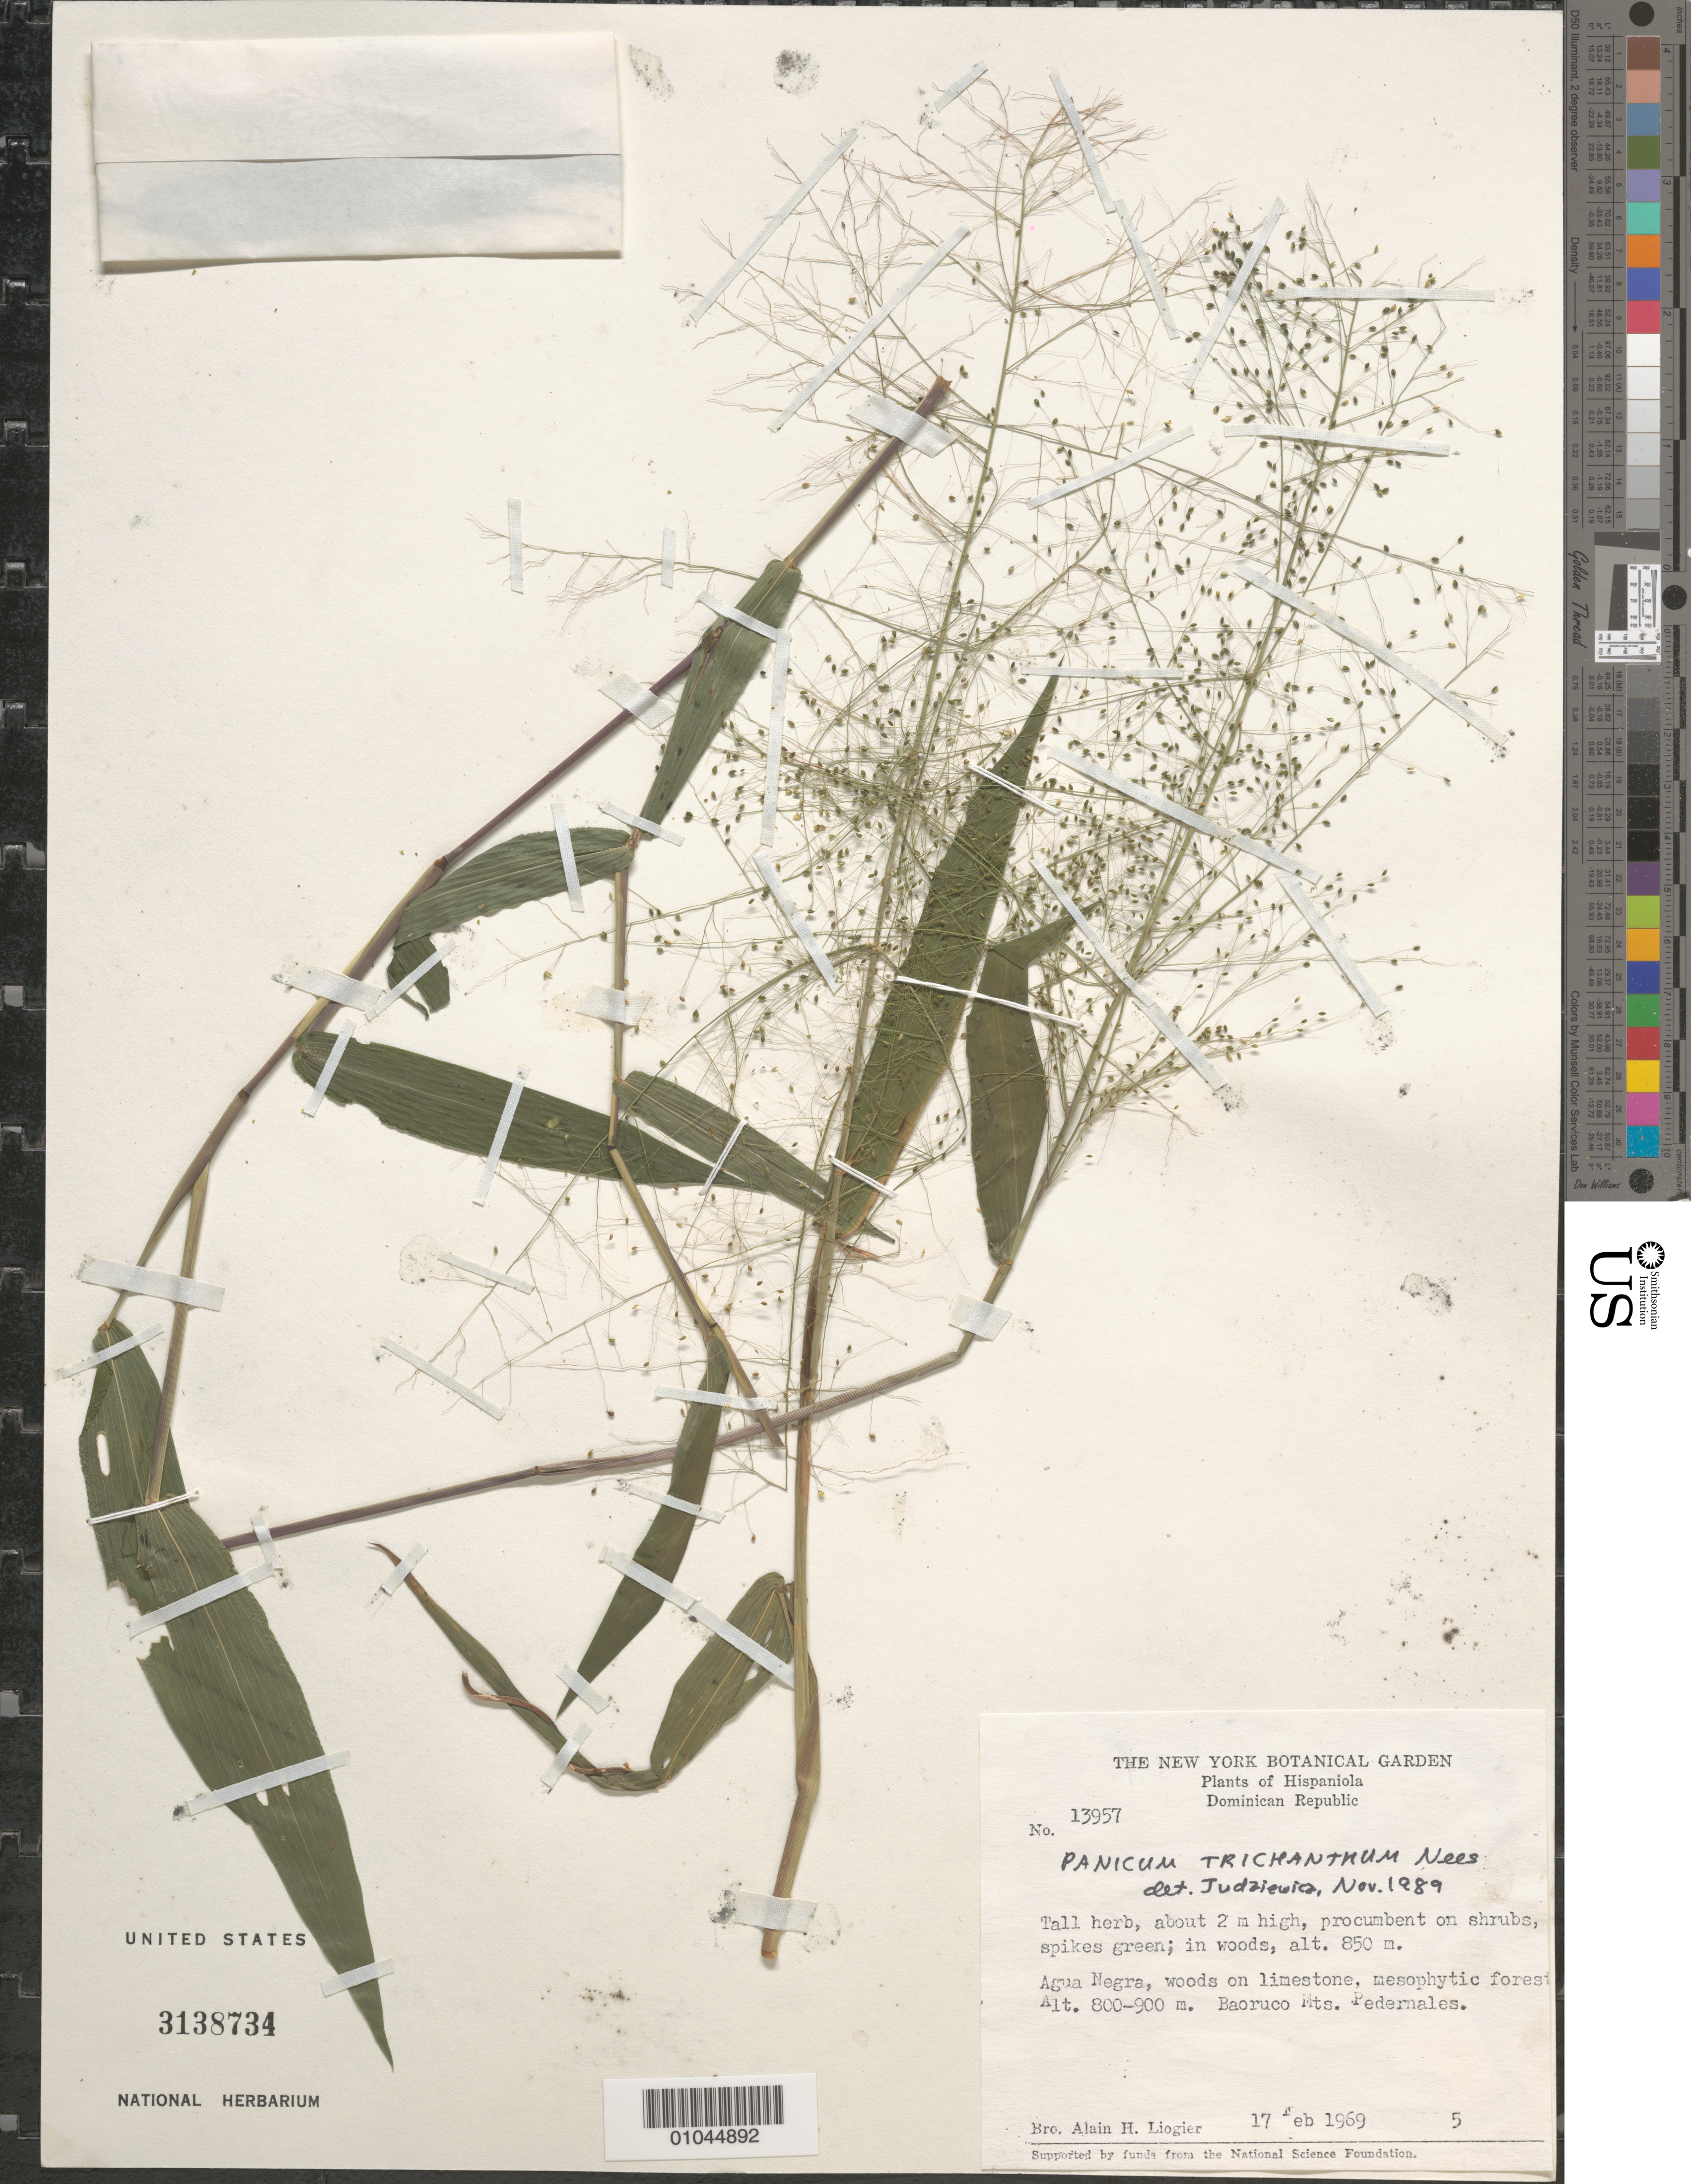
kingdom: Plantae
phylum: Tracheophyta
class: Liliopsida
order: Poales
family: Poaceae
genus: Panicum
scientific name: Panicum trichanthum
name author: Nees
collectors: A. H. Liogier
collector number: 13957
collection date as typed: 17 Feb 1969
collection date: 1969-02-17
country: Dominican Republic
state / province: Pedernales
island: Hispaniola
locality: Agua Negra, Baoruco Mts.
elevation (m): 850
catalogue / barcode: US 3138734